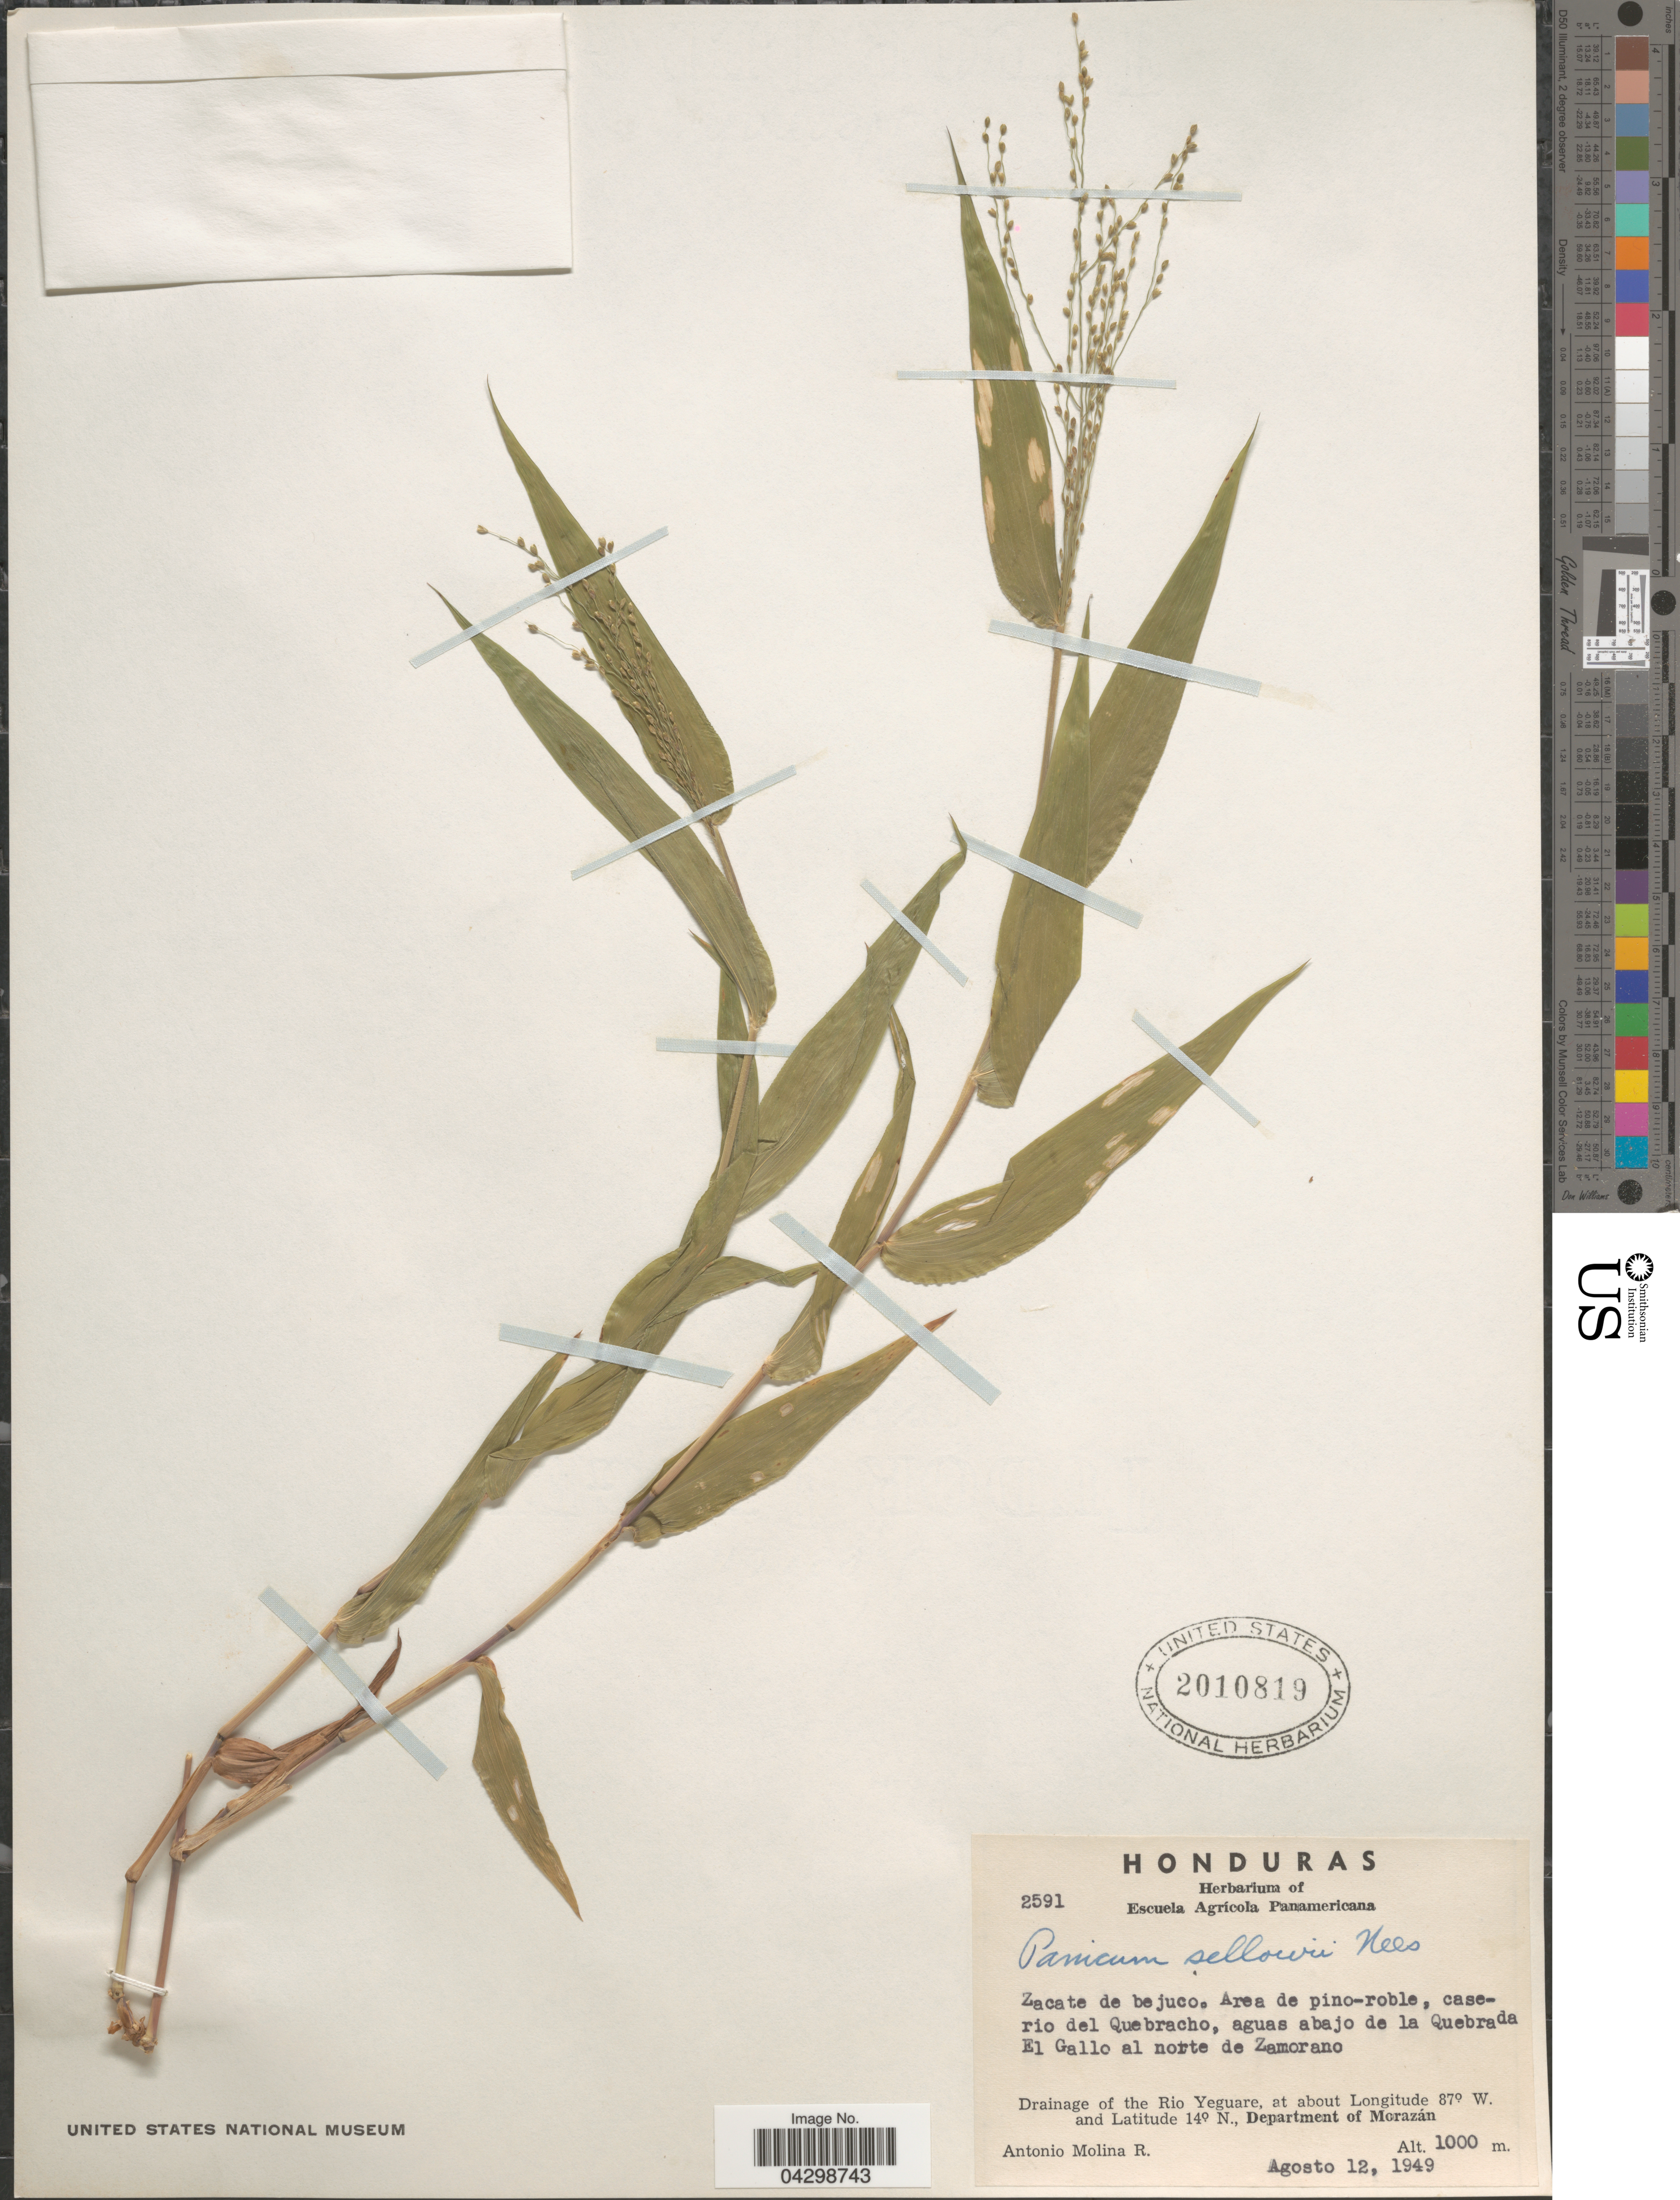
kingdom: Plantae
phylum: Tracheophyta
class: Liliopsida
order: Poales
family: Poaceae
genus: Panicum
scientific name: Panicum sellowii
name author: Nees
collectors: A. Molina R.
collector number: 2591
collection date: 1949-08-12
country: Honduras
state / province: Fco. Morazán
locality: Area de pino-roble, caserio del Quebracho, aguas abajo de la Quebrada El Gallo al norte de Zamorano. Drainage of the Rio Yeguare, Department of Morazán.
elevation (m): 1000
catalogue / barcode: US 2010819